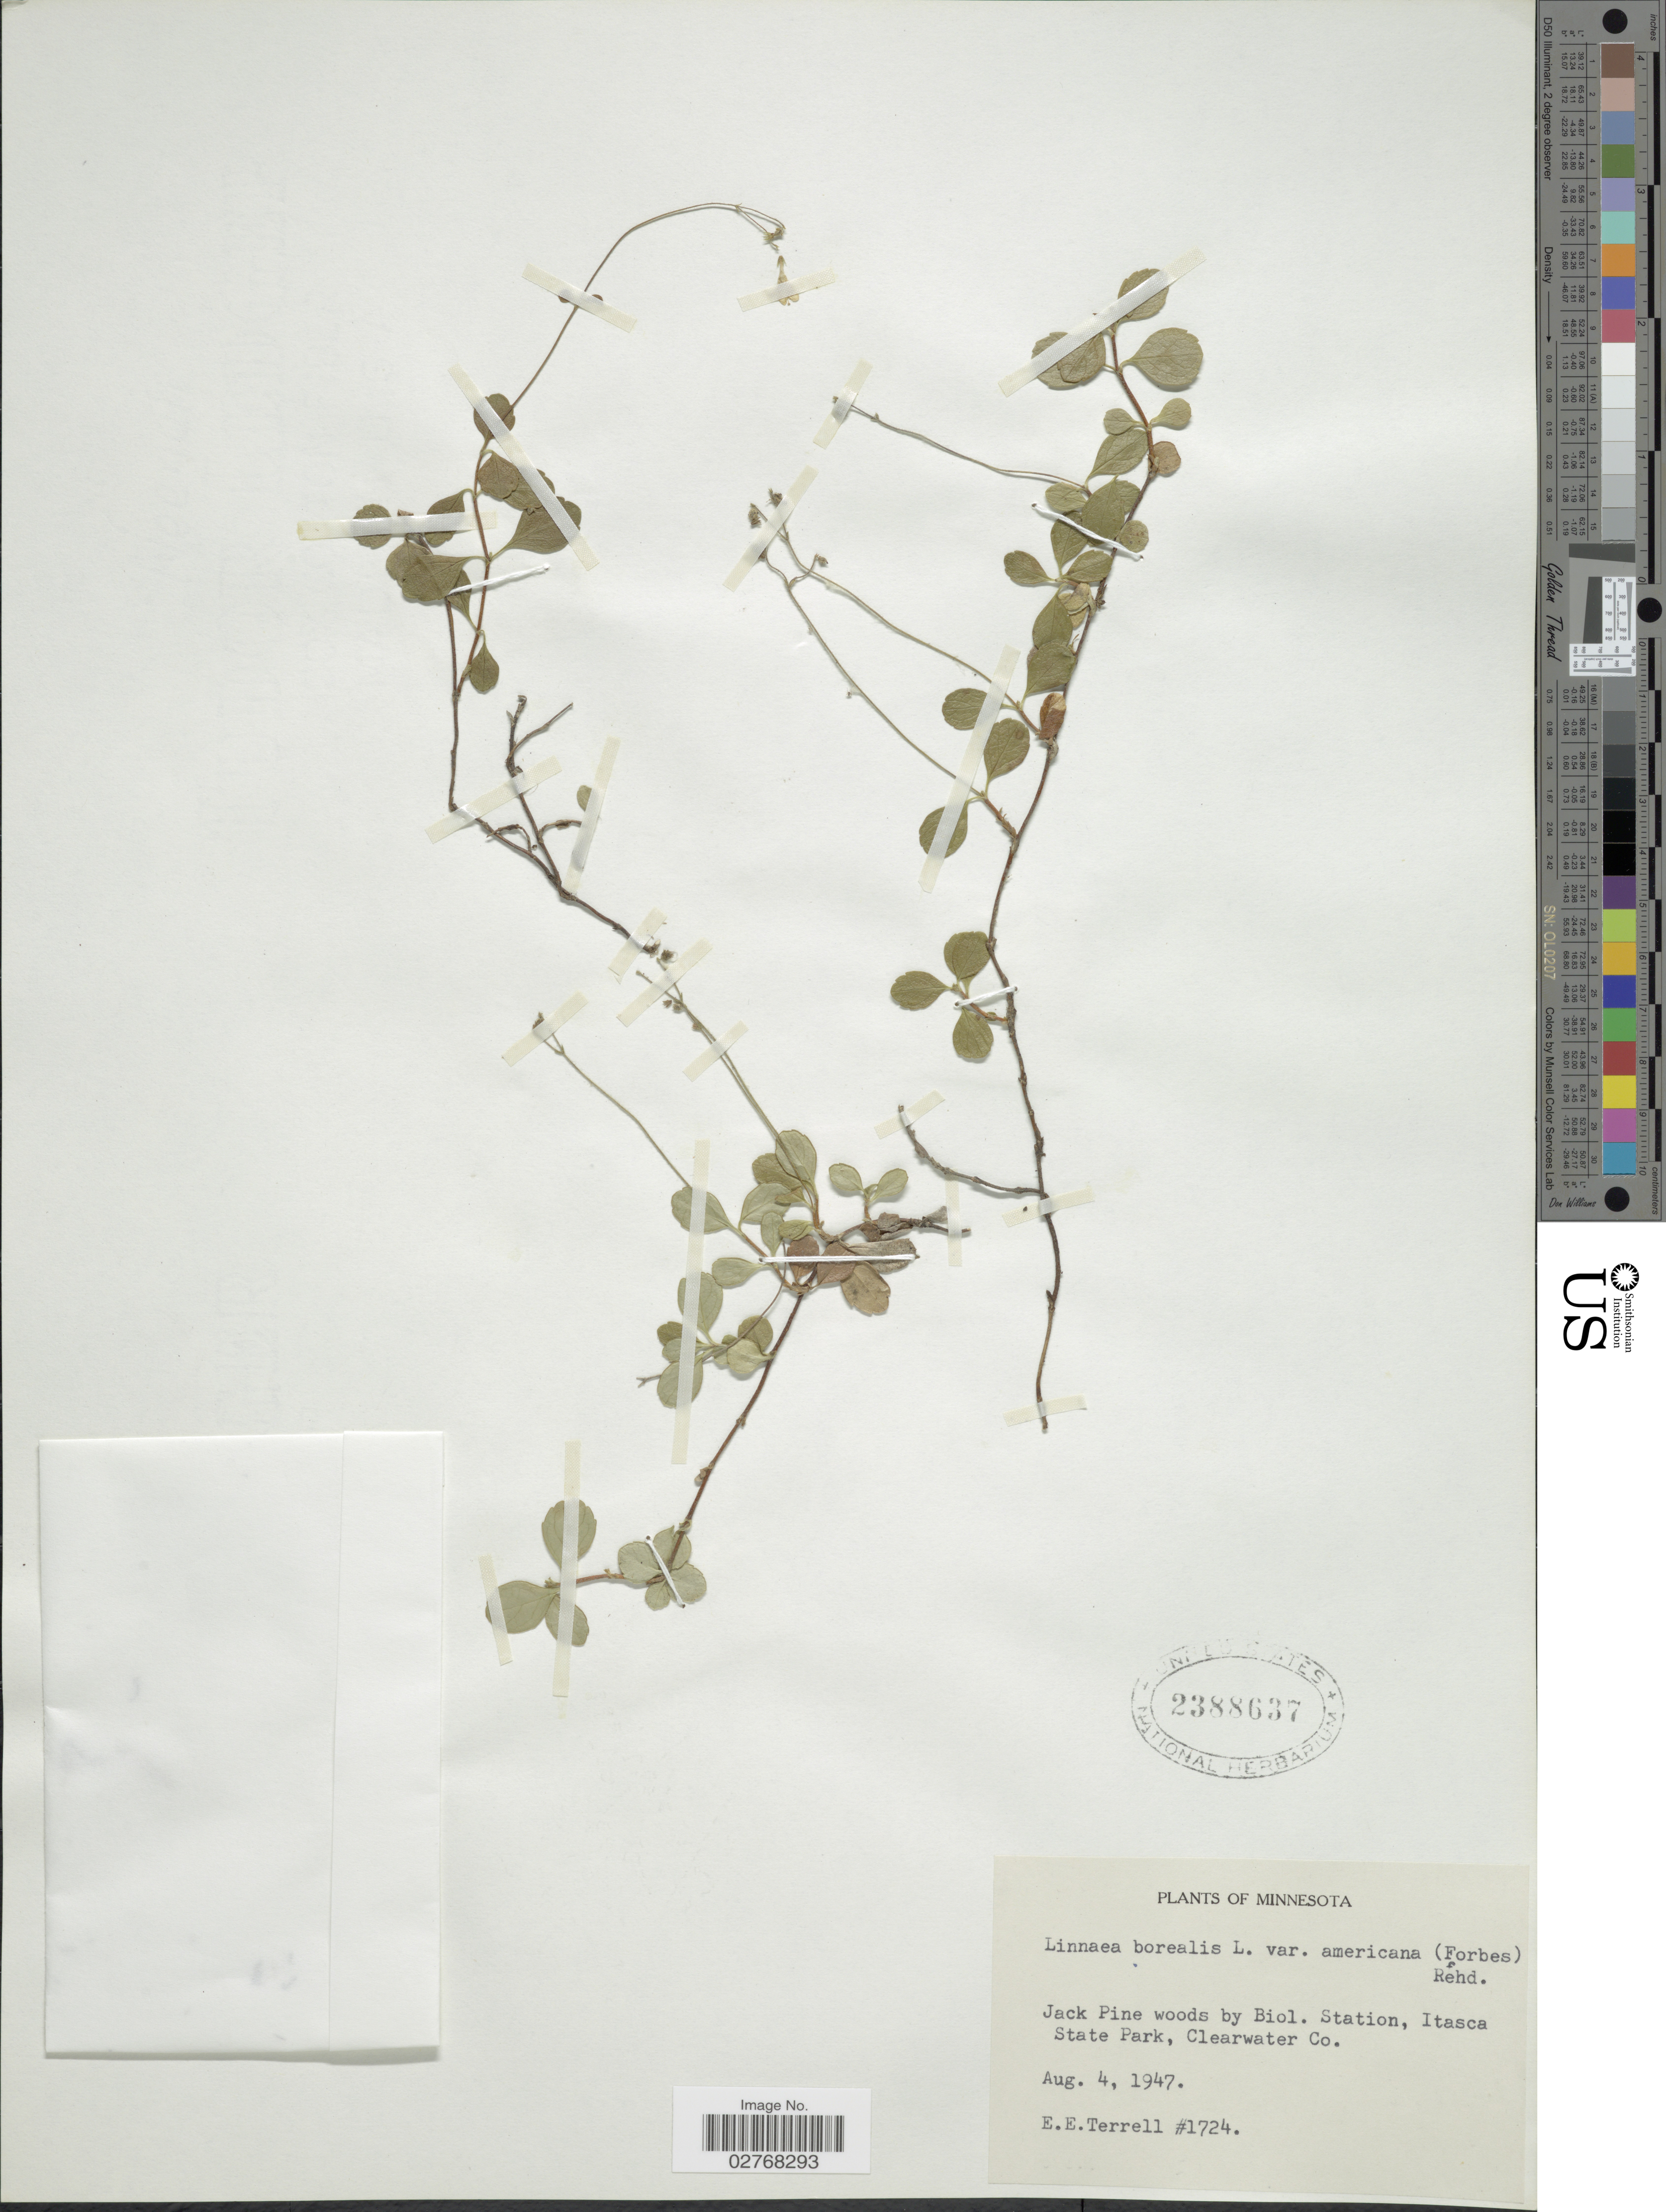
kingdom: Plantae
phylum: Tracheophyta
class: Magnoliopsida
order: Dipsacales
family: Caprifoliaceae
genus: Linnaea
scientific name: Linnaea borealis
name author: L.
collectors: E. E. Terrell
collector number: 1724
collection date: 1947-08-04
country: United States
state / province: Minnesota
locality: Jack Pine woods by Biol. Station, Itasca State Park, Clearwater Co.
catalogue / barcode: US 2388637